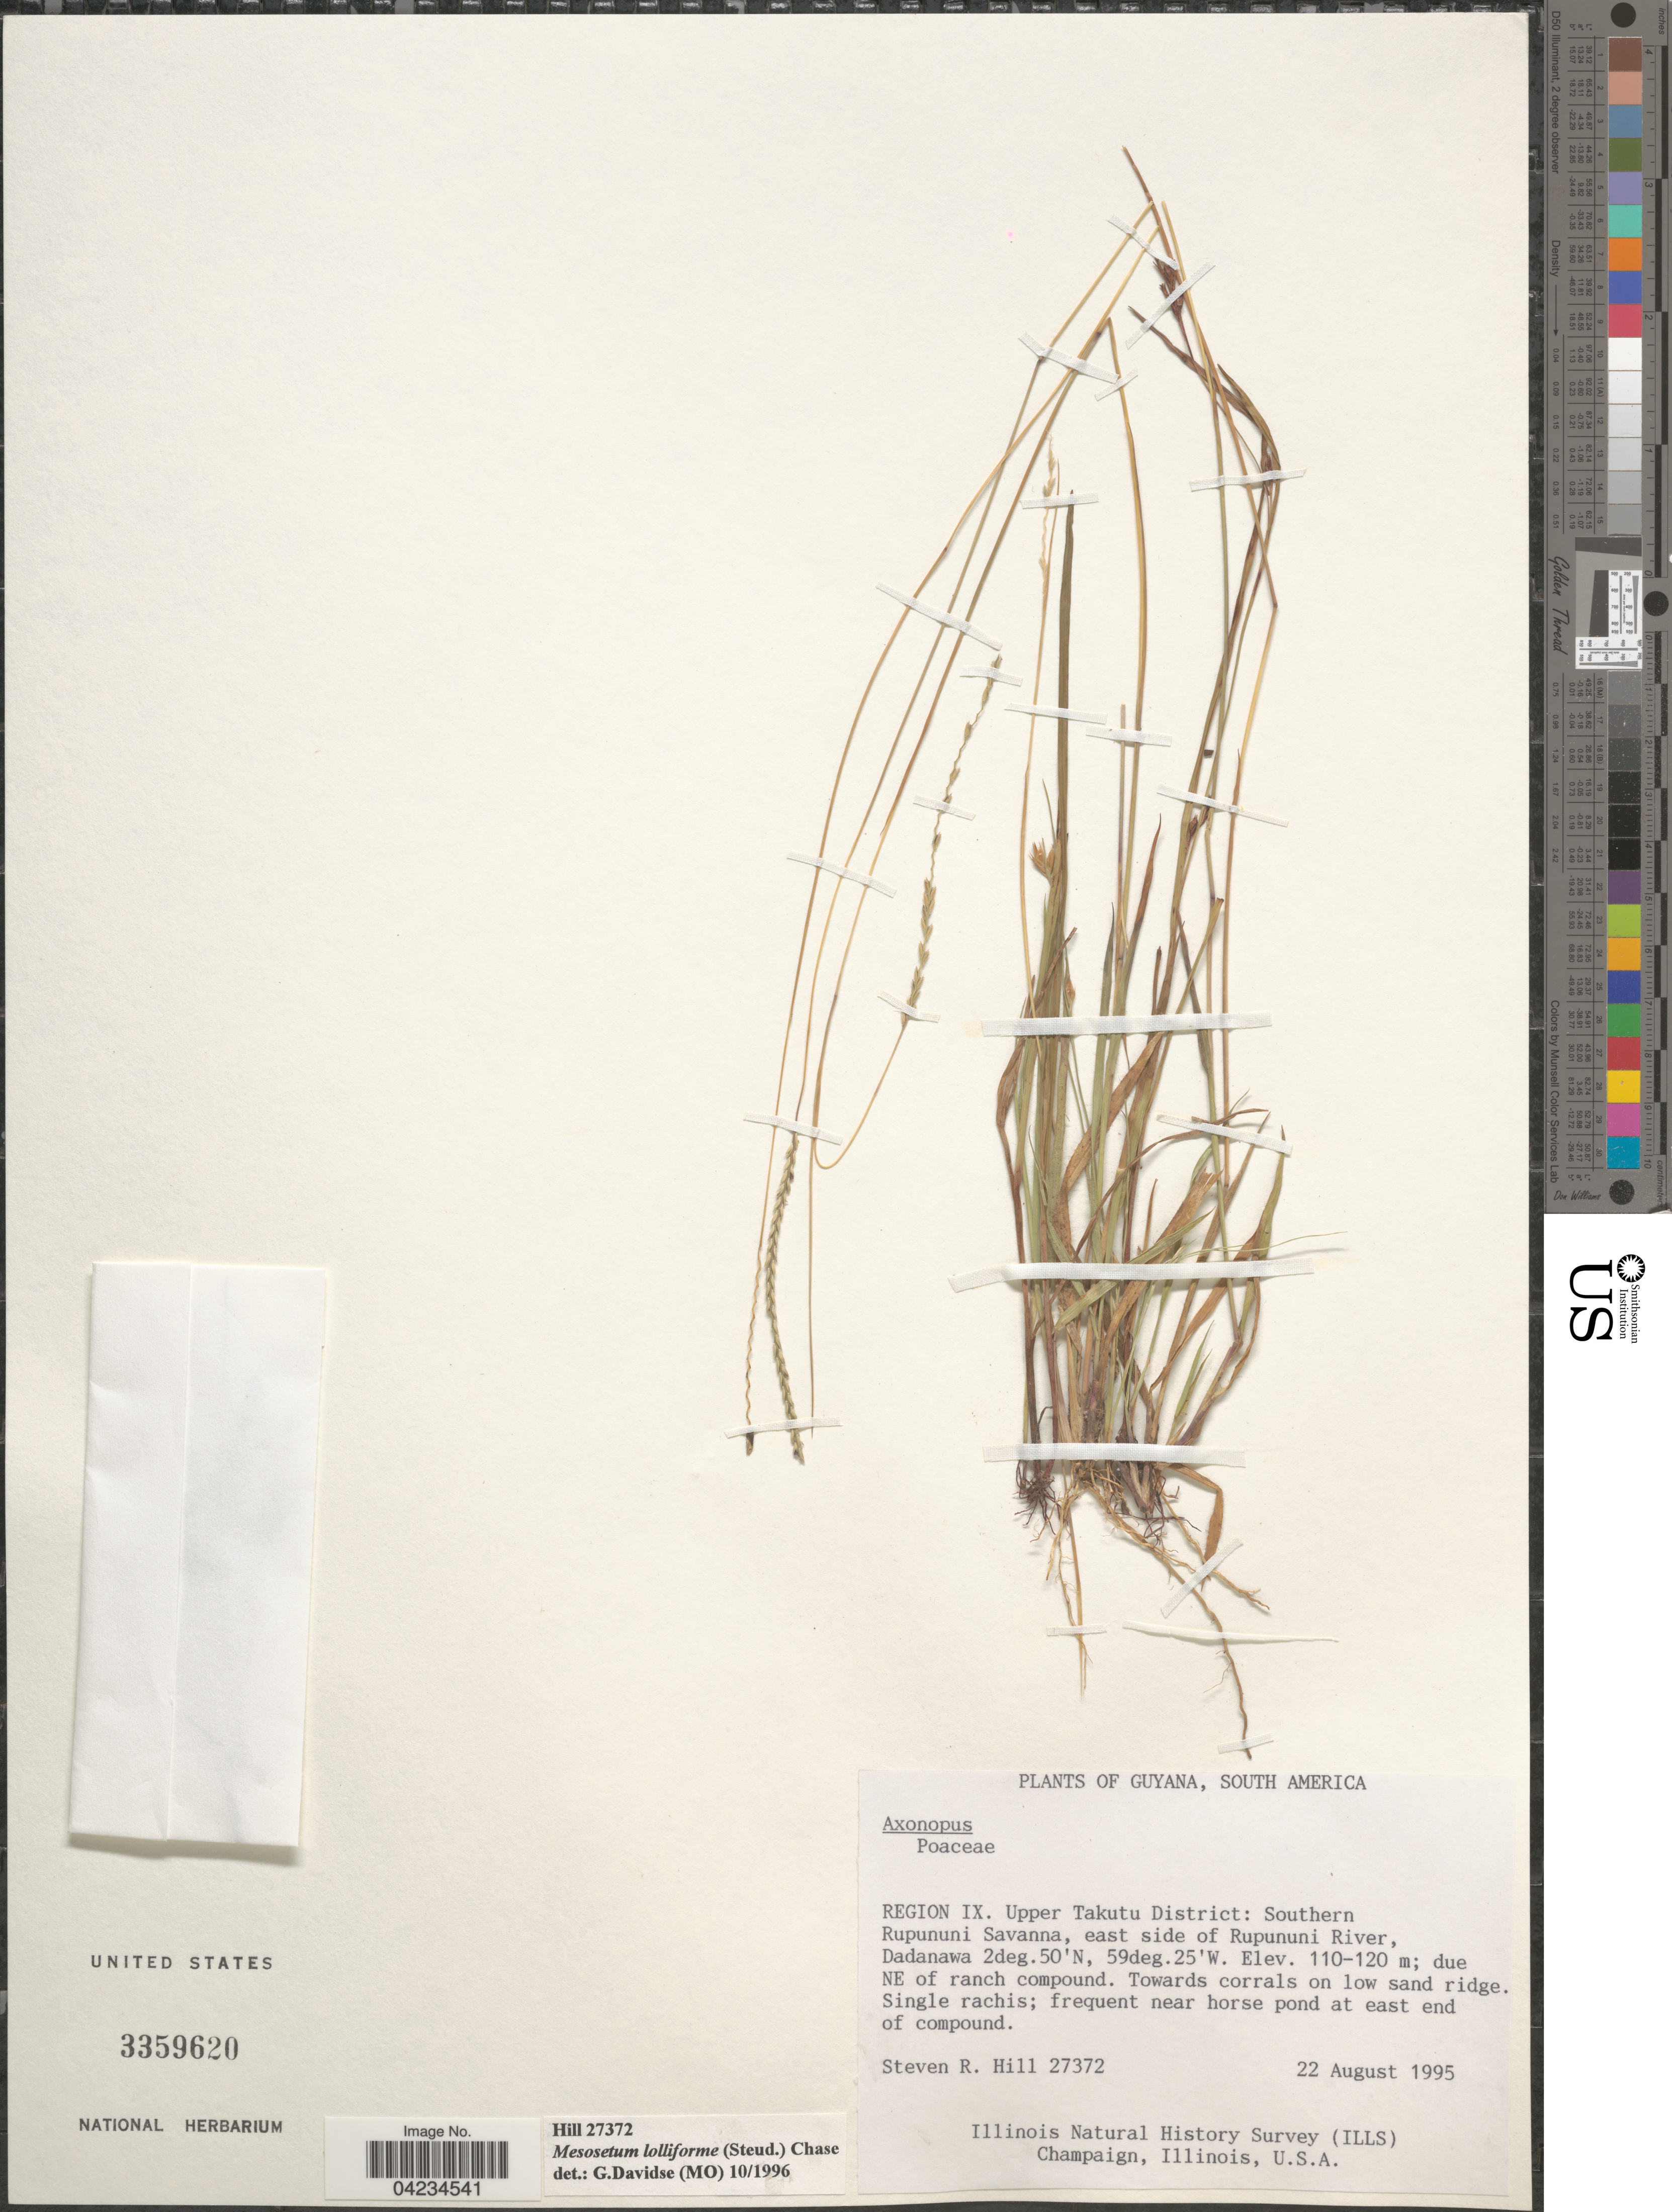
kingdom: Plantae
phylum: Tracheophyta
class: Liliopsida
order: Poales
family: Poaceae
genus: Mesosetum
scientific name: Mesosetum loliiforme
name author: (Hochst. ex Steud.) Chase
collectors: S. Hill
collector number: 27372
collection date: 1995-08-22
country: Guyana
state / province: U. Takutu-U. Essequibo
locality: Region IX. Upper Takutu District: Southern Rupununi Savanna, east side of Rupununi River, Dadanawa; due NE of ranch compound.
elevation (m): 110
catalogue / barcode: US 3359620